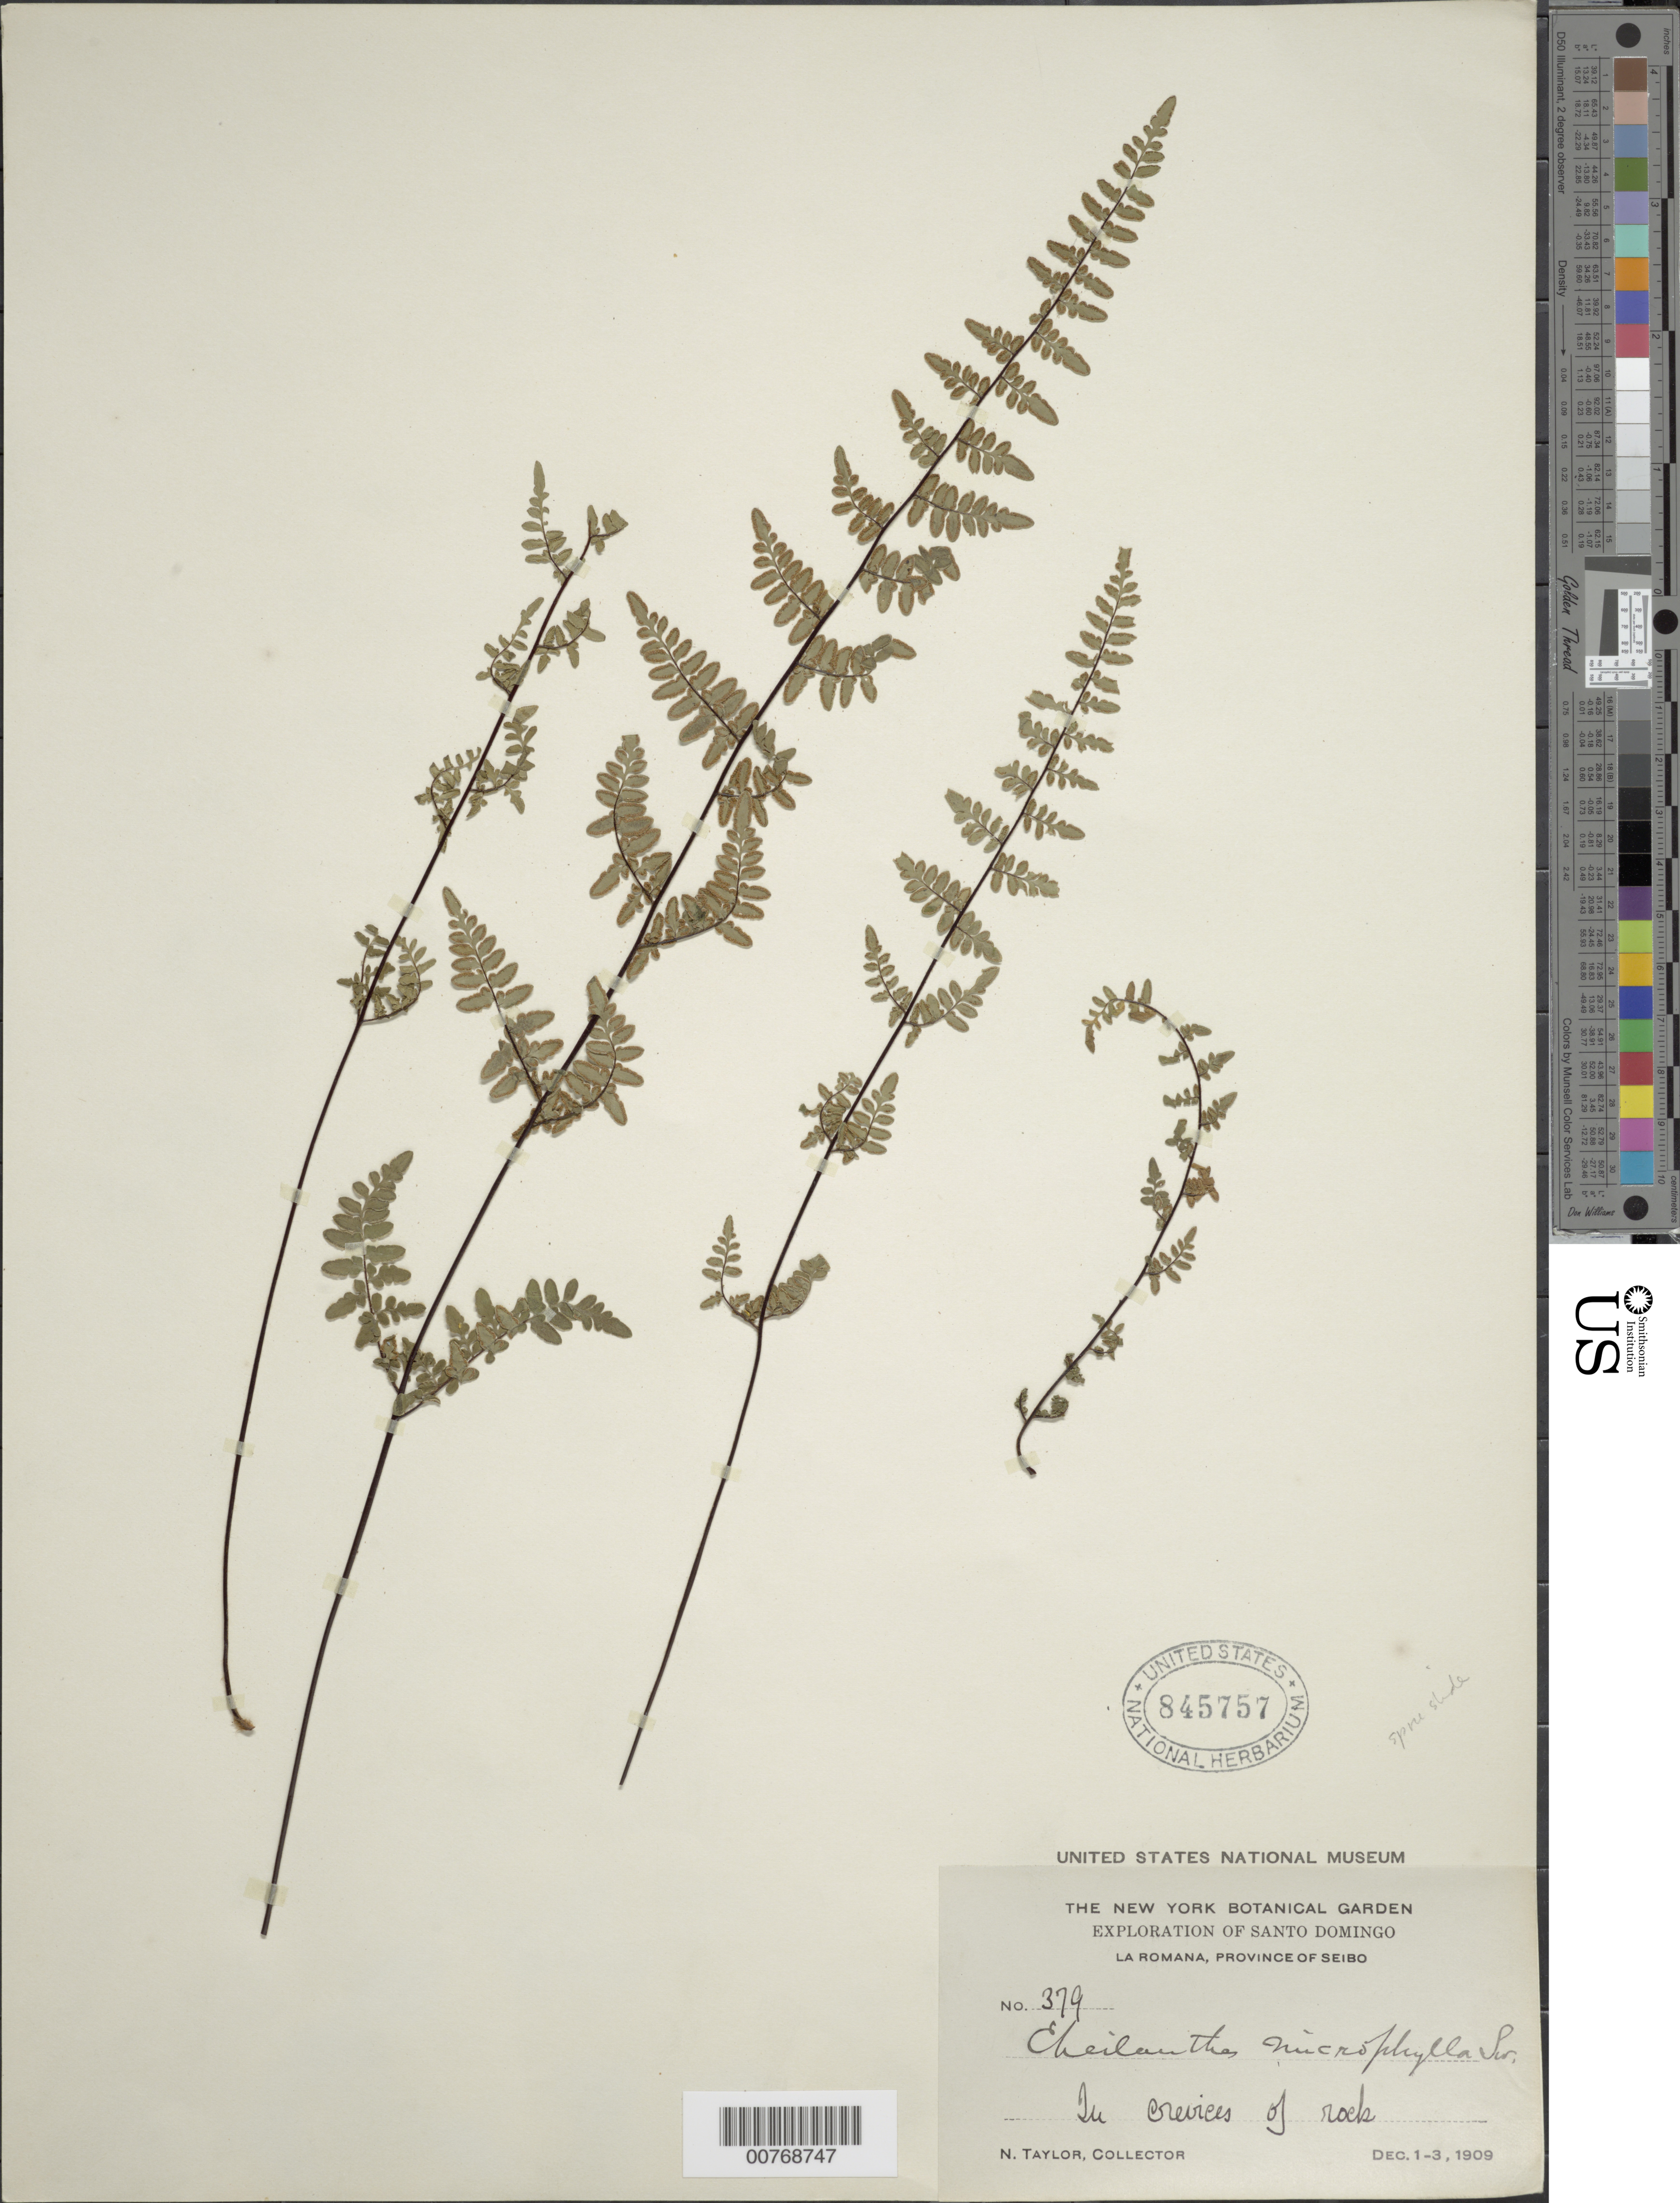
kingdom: Plantae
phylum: Tracheophyta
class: Polypodiopsida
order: Polypodiales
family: Pteridaceae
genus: Myriopteris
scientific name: Myriopteris microphylla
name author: (Sw.) Grusz & Windham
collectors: N. Taylor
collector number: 379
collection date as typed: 01 Dec 1909 to 03 Dec 1909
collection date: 1909-12-01/1909-12-03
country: Dominican Republic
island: Hispaniola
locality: La Romana, Province of Seibo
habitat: In crevices of rocks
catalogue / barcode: US 845757